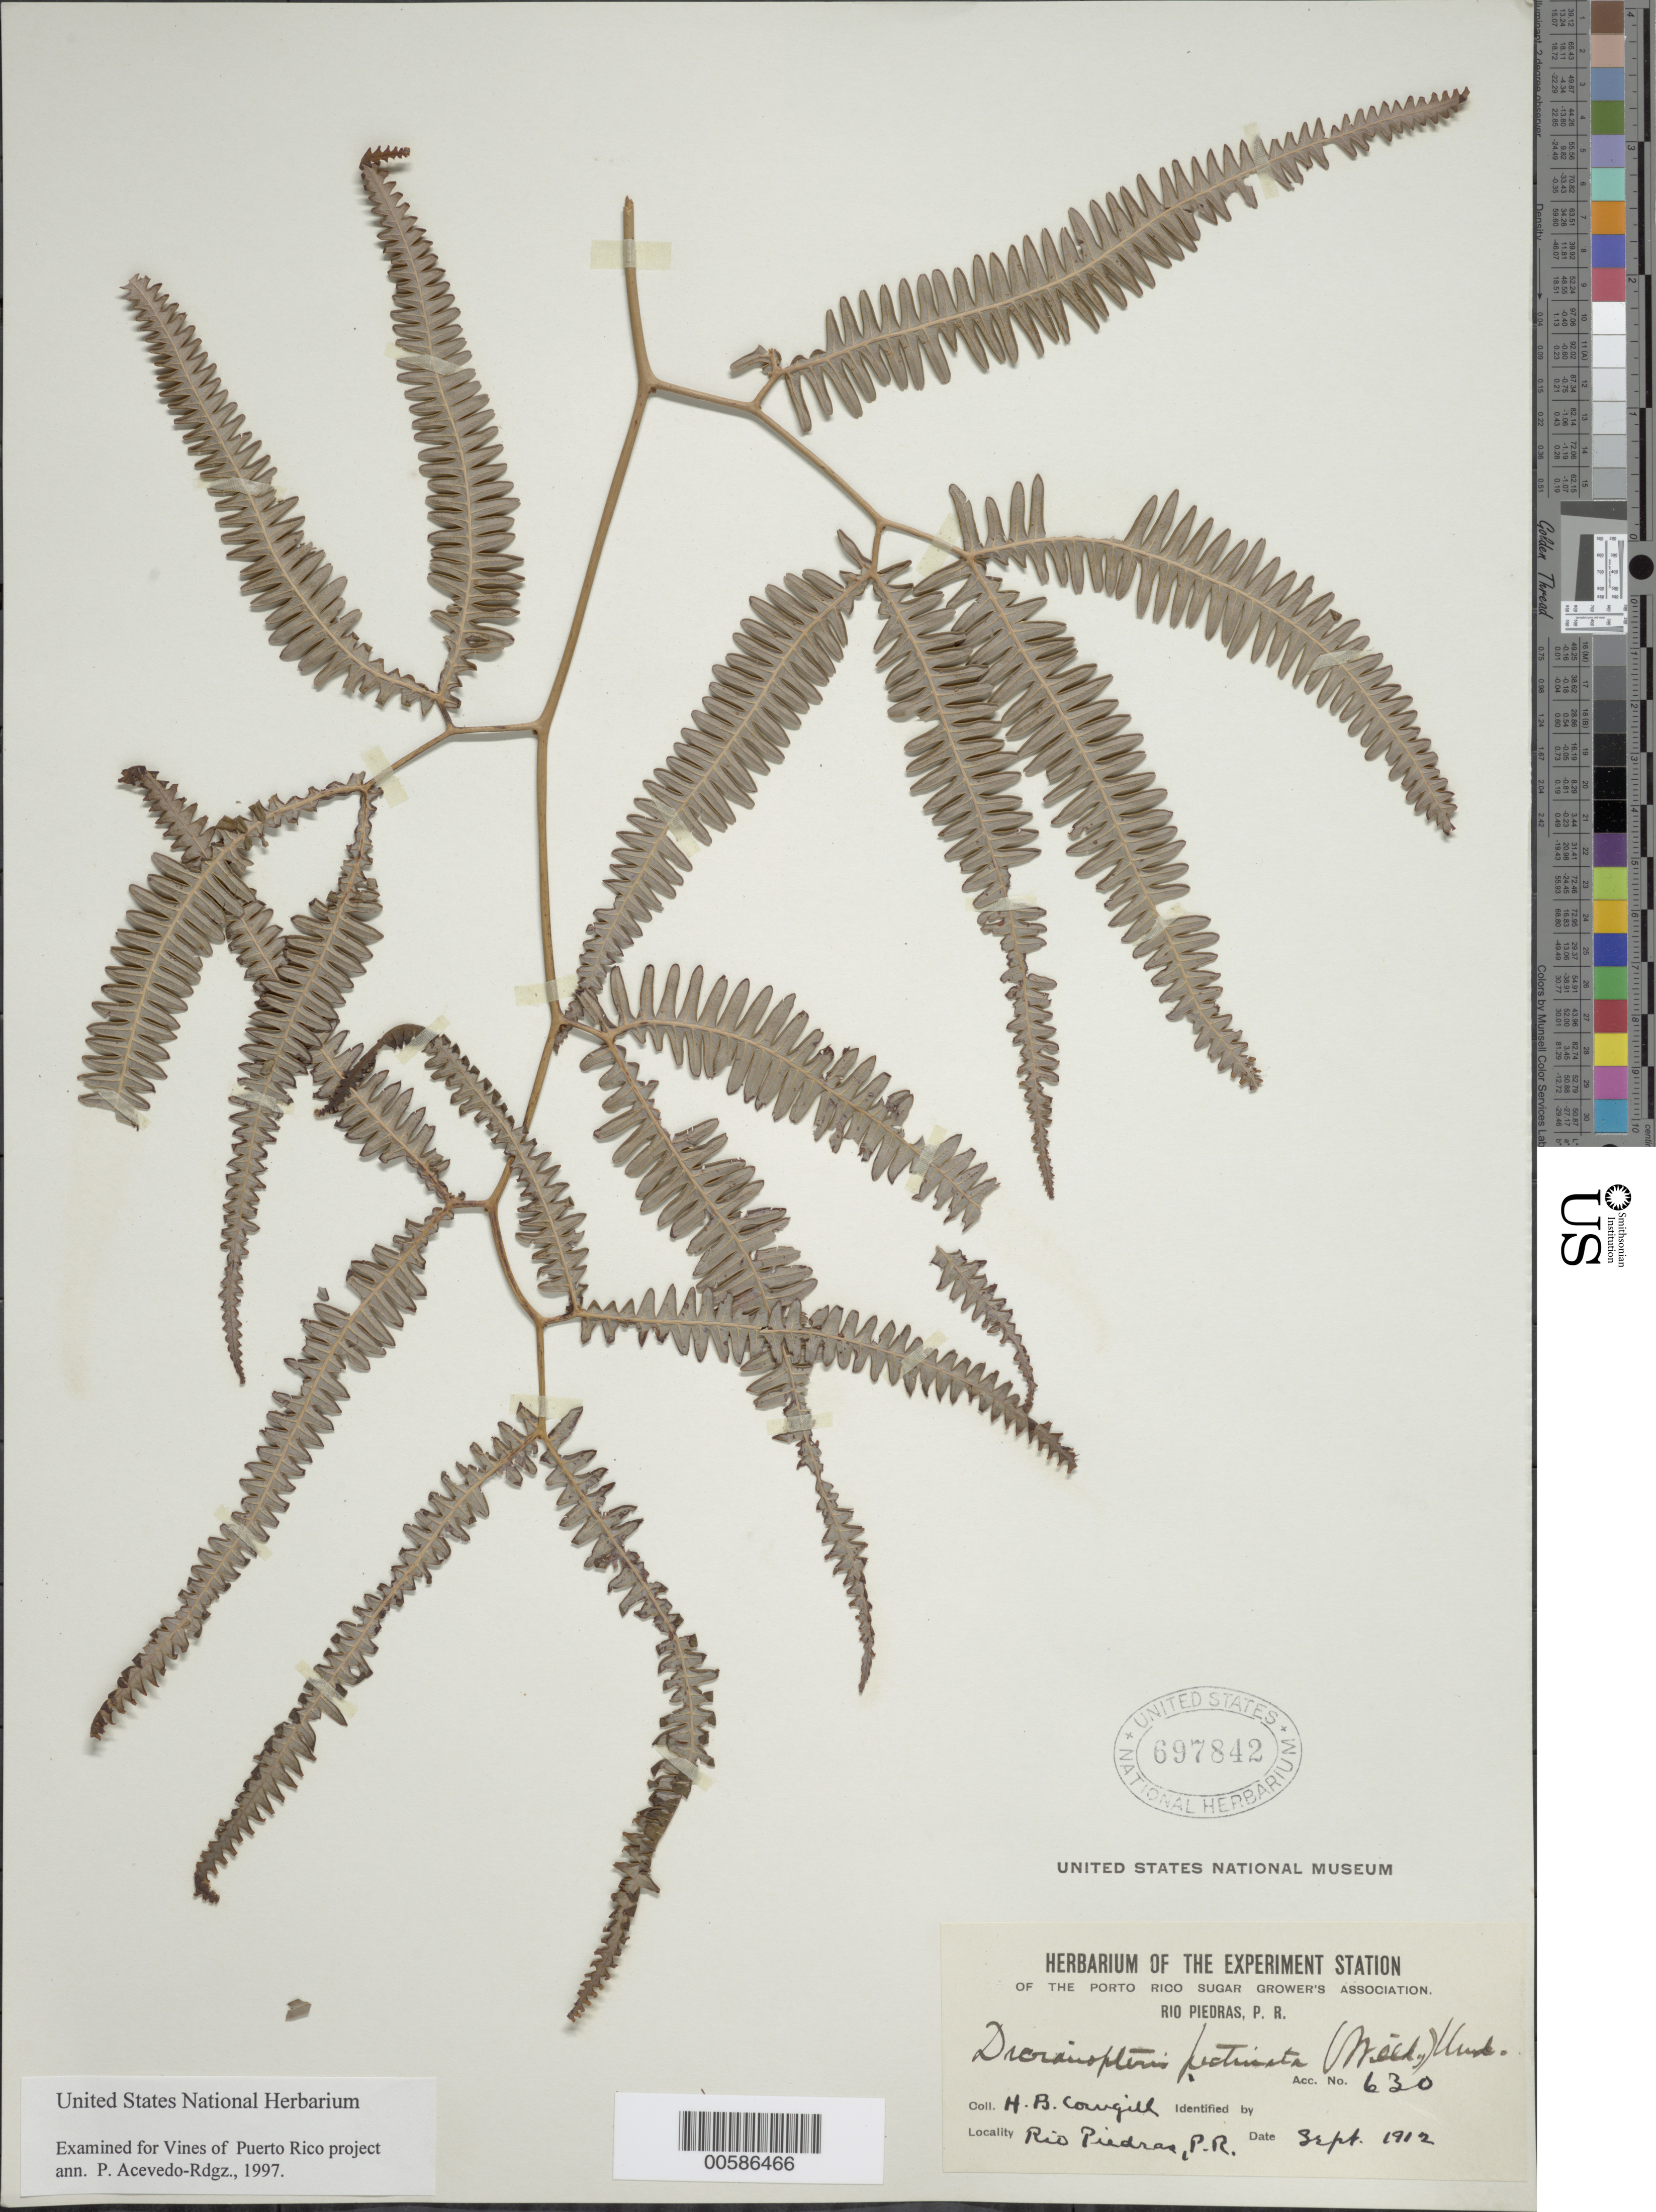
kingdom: Plantae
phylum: Tracheophyta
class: Polypodiopsida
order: Gleicheniales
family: Gleicheniaceae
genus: Gleichenella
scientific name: Gleichenella pectinata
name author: (Willd.) Ching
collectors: H. Cowgill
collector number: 630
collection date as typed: Sep 1912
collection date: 1912-09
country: Puerto Rico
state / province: San Juan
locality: Rio Piedras.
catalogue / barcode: US 697842